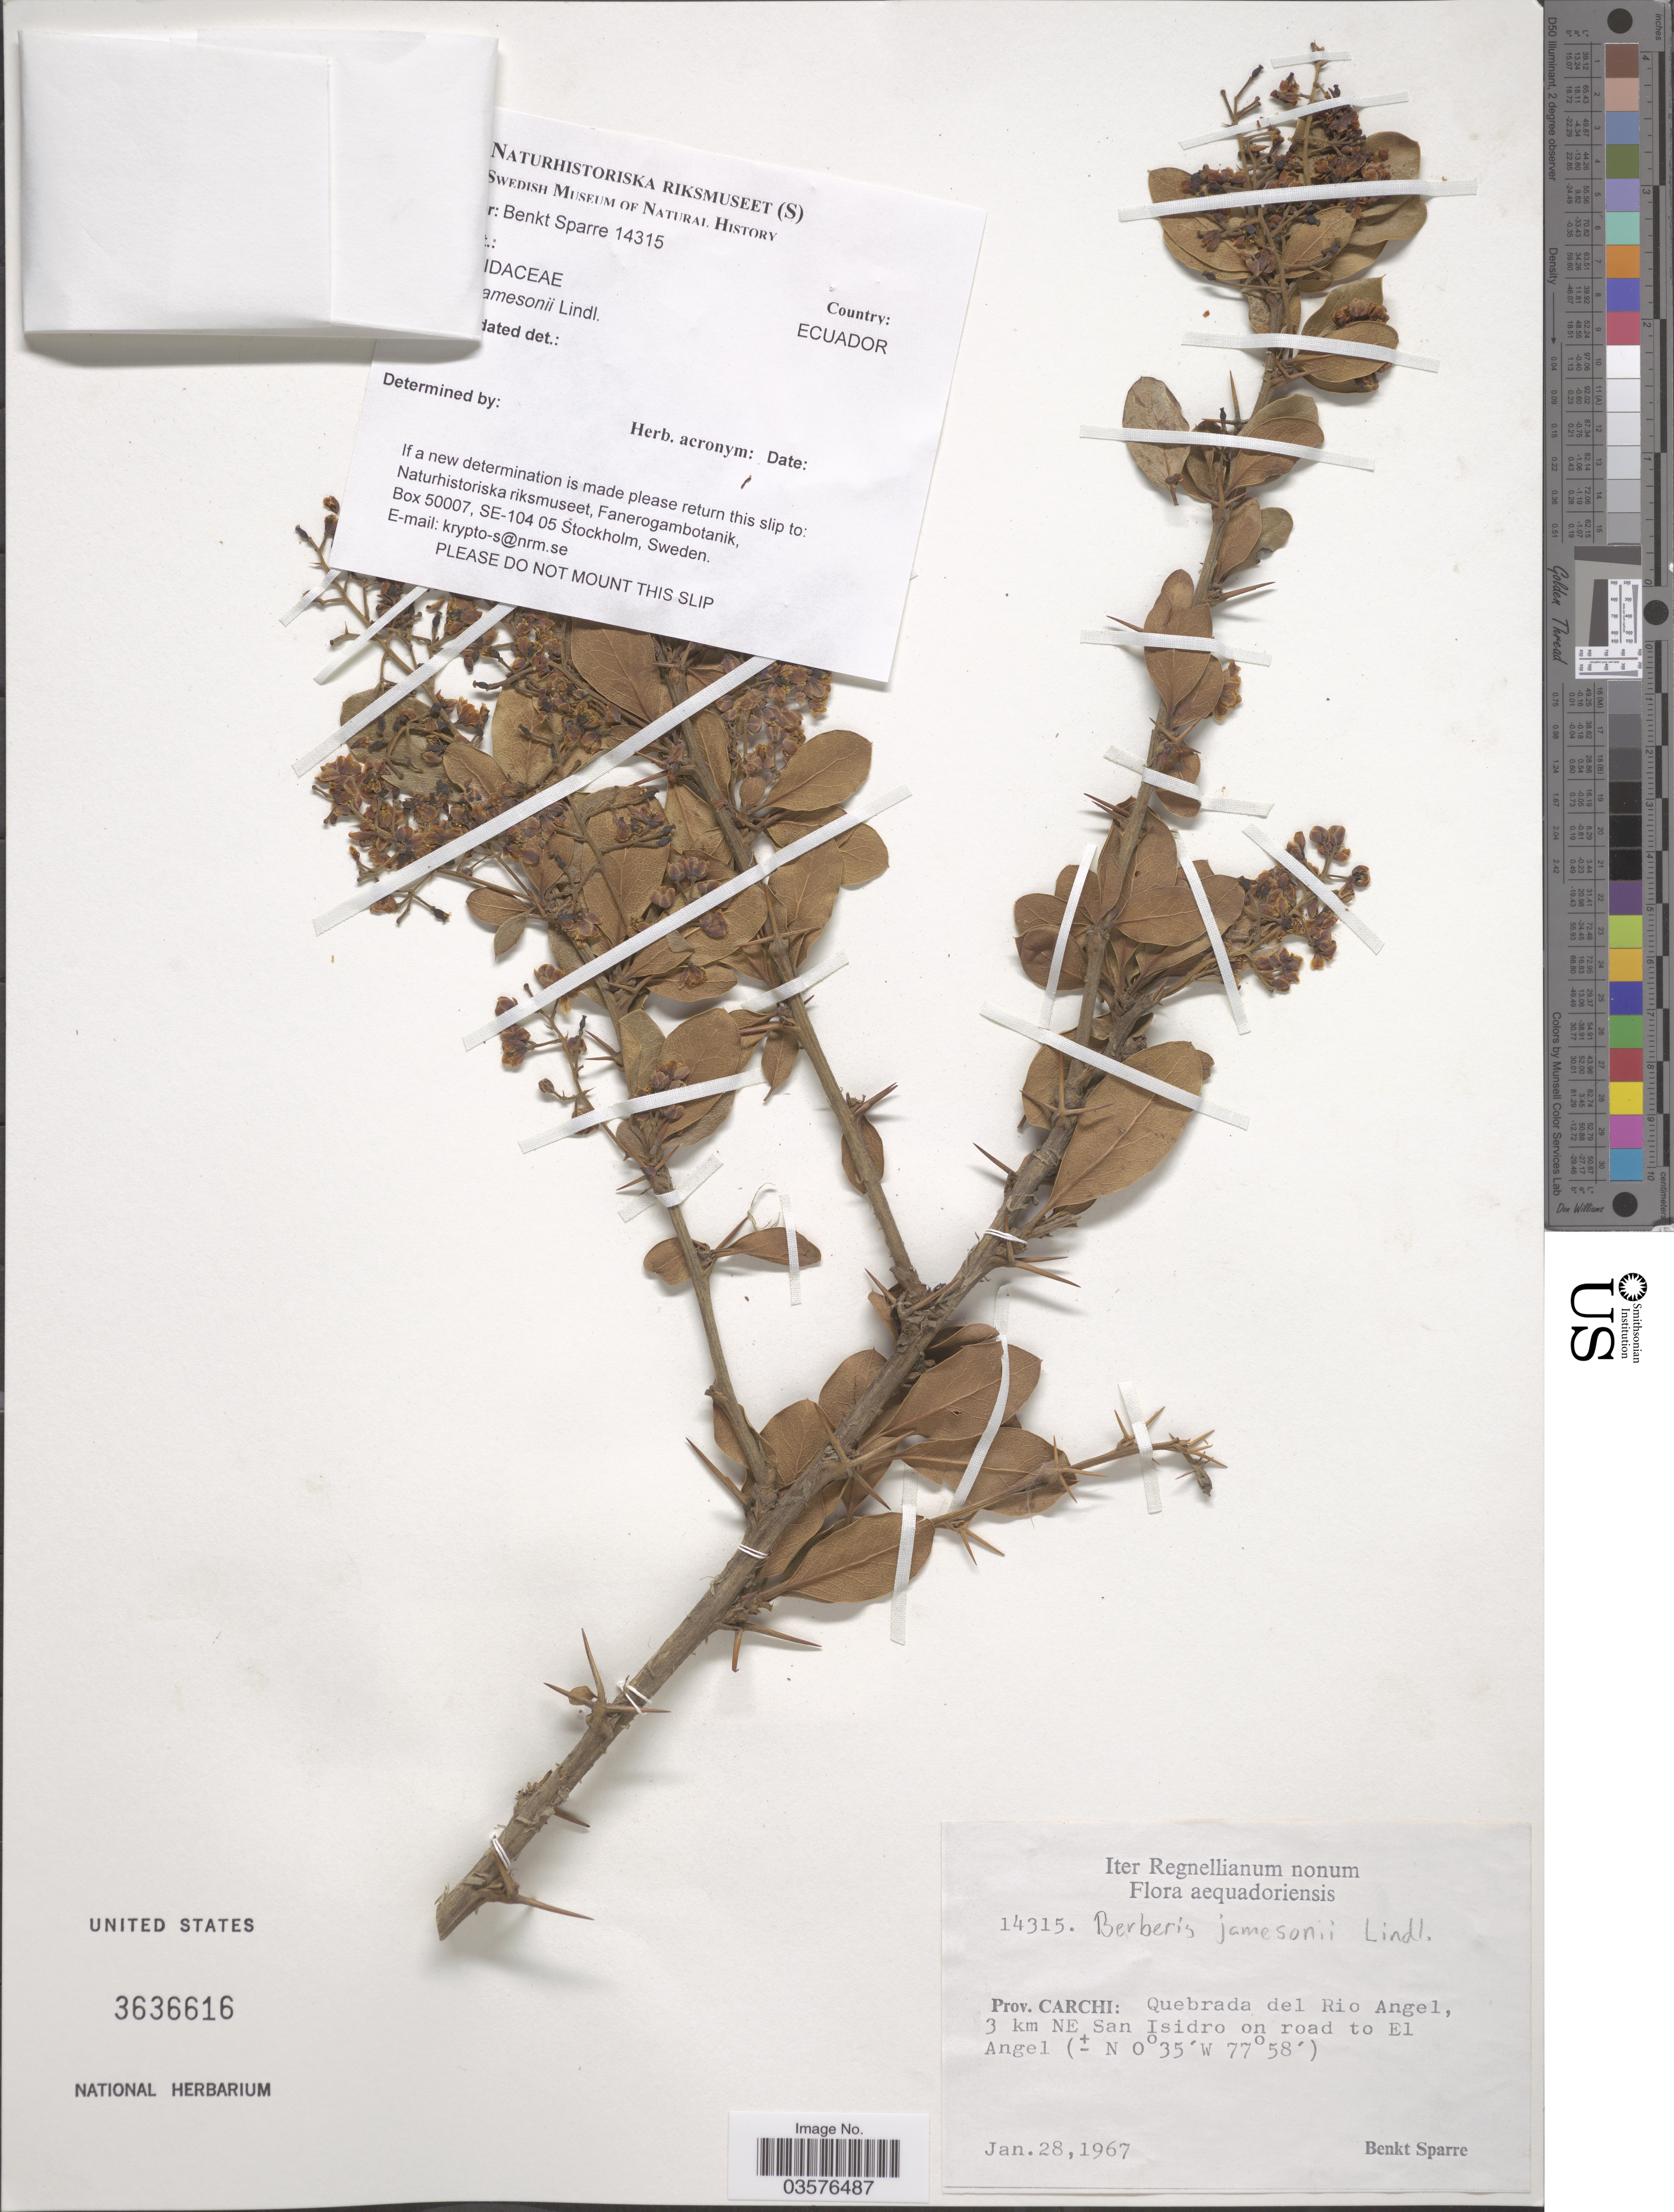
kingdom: Plantae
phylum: Tracheophyta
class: Magnoliopsida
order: Ranunculales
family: Berberidaceae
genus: Berberis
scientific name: Berberis jamesonii Turcz., nom. illeg.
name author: Turcz.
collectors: B. Sparre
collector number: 14315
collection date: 1967-01-28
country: Ecuador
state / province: Carchi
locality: Aequadoriensis. Quebrada del Rio Angel, 3 km NE San Isidro on road to El Angel.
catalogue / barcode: US 3636616